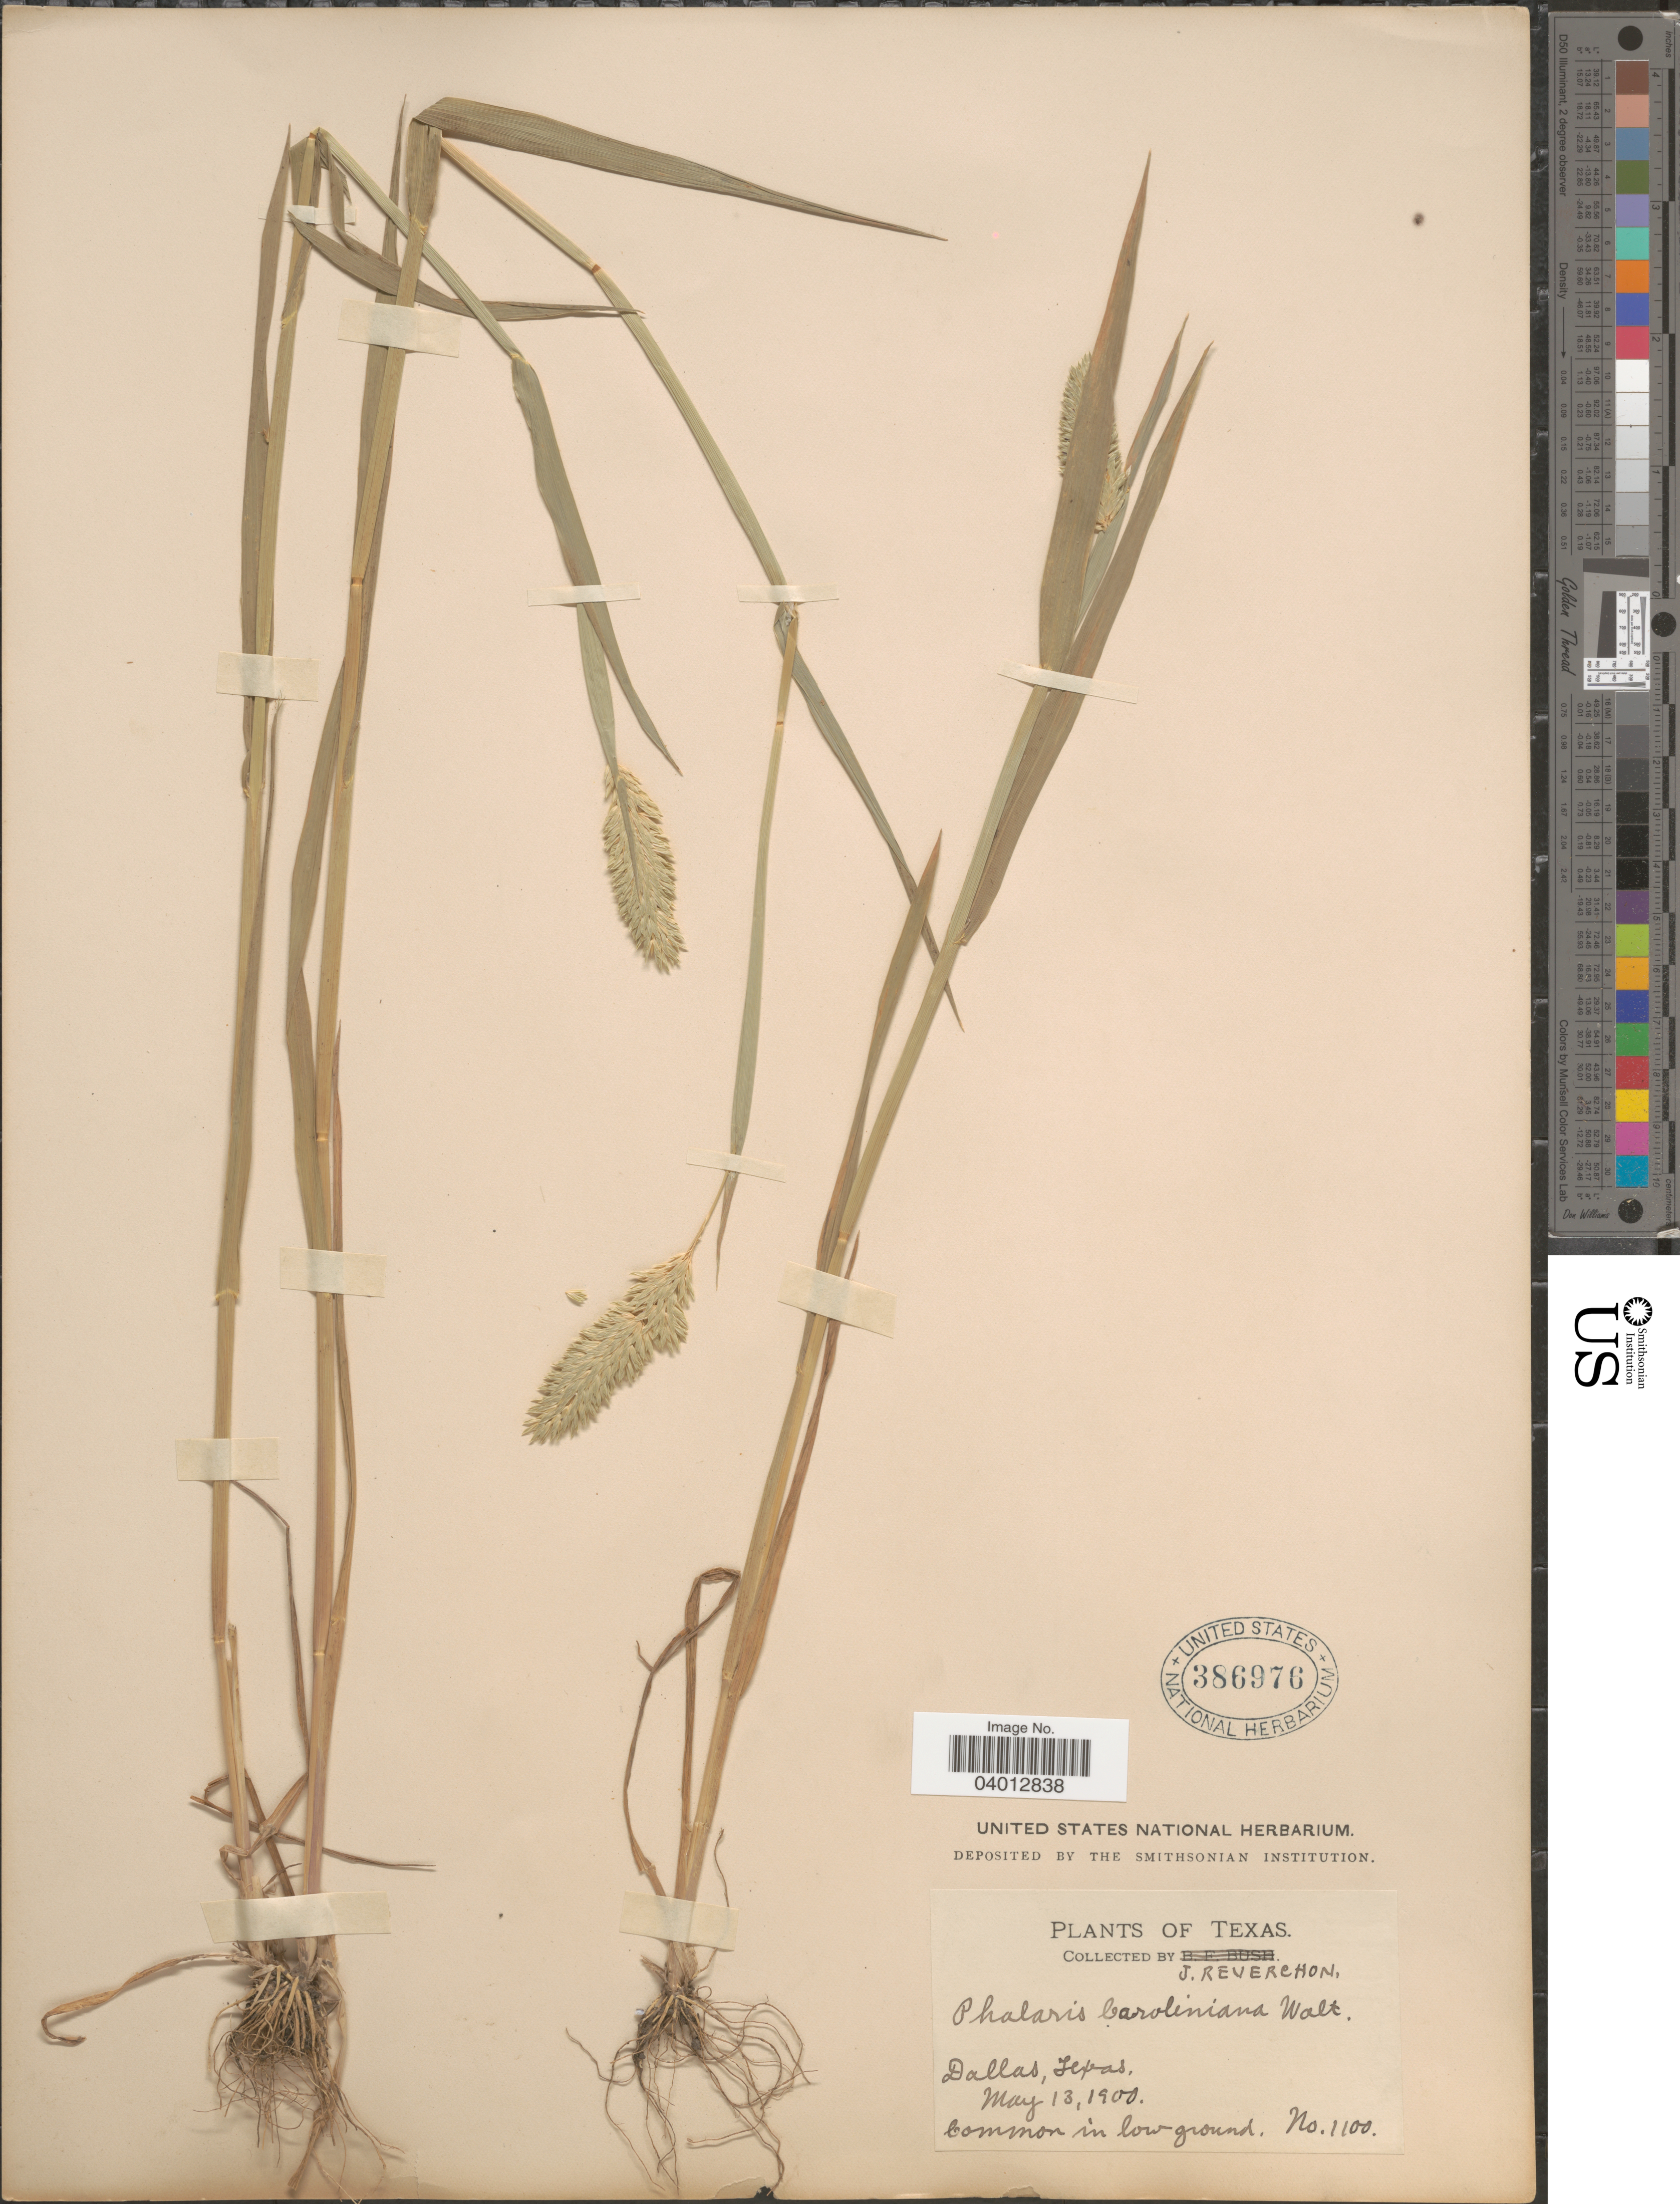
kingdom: Plantae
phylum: Tracheophyta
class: Liliopsida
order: Poales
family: Poaceae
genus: Phalaris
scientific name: Phalaris caroliniana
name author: Walter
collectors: J. Reverchon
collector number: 1100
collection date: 1900-05-13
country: United States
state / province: Texas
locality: Dallas. Common in low ground.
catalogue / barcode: US 386976